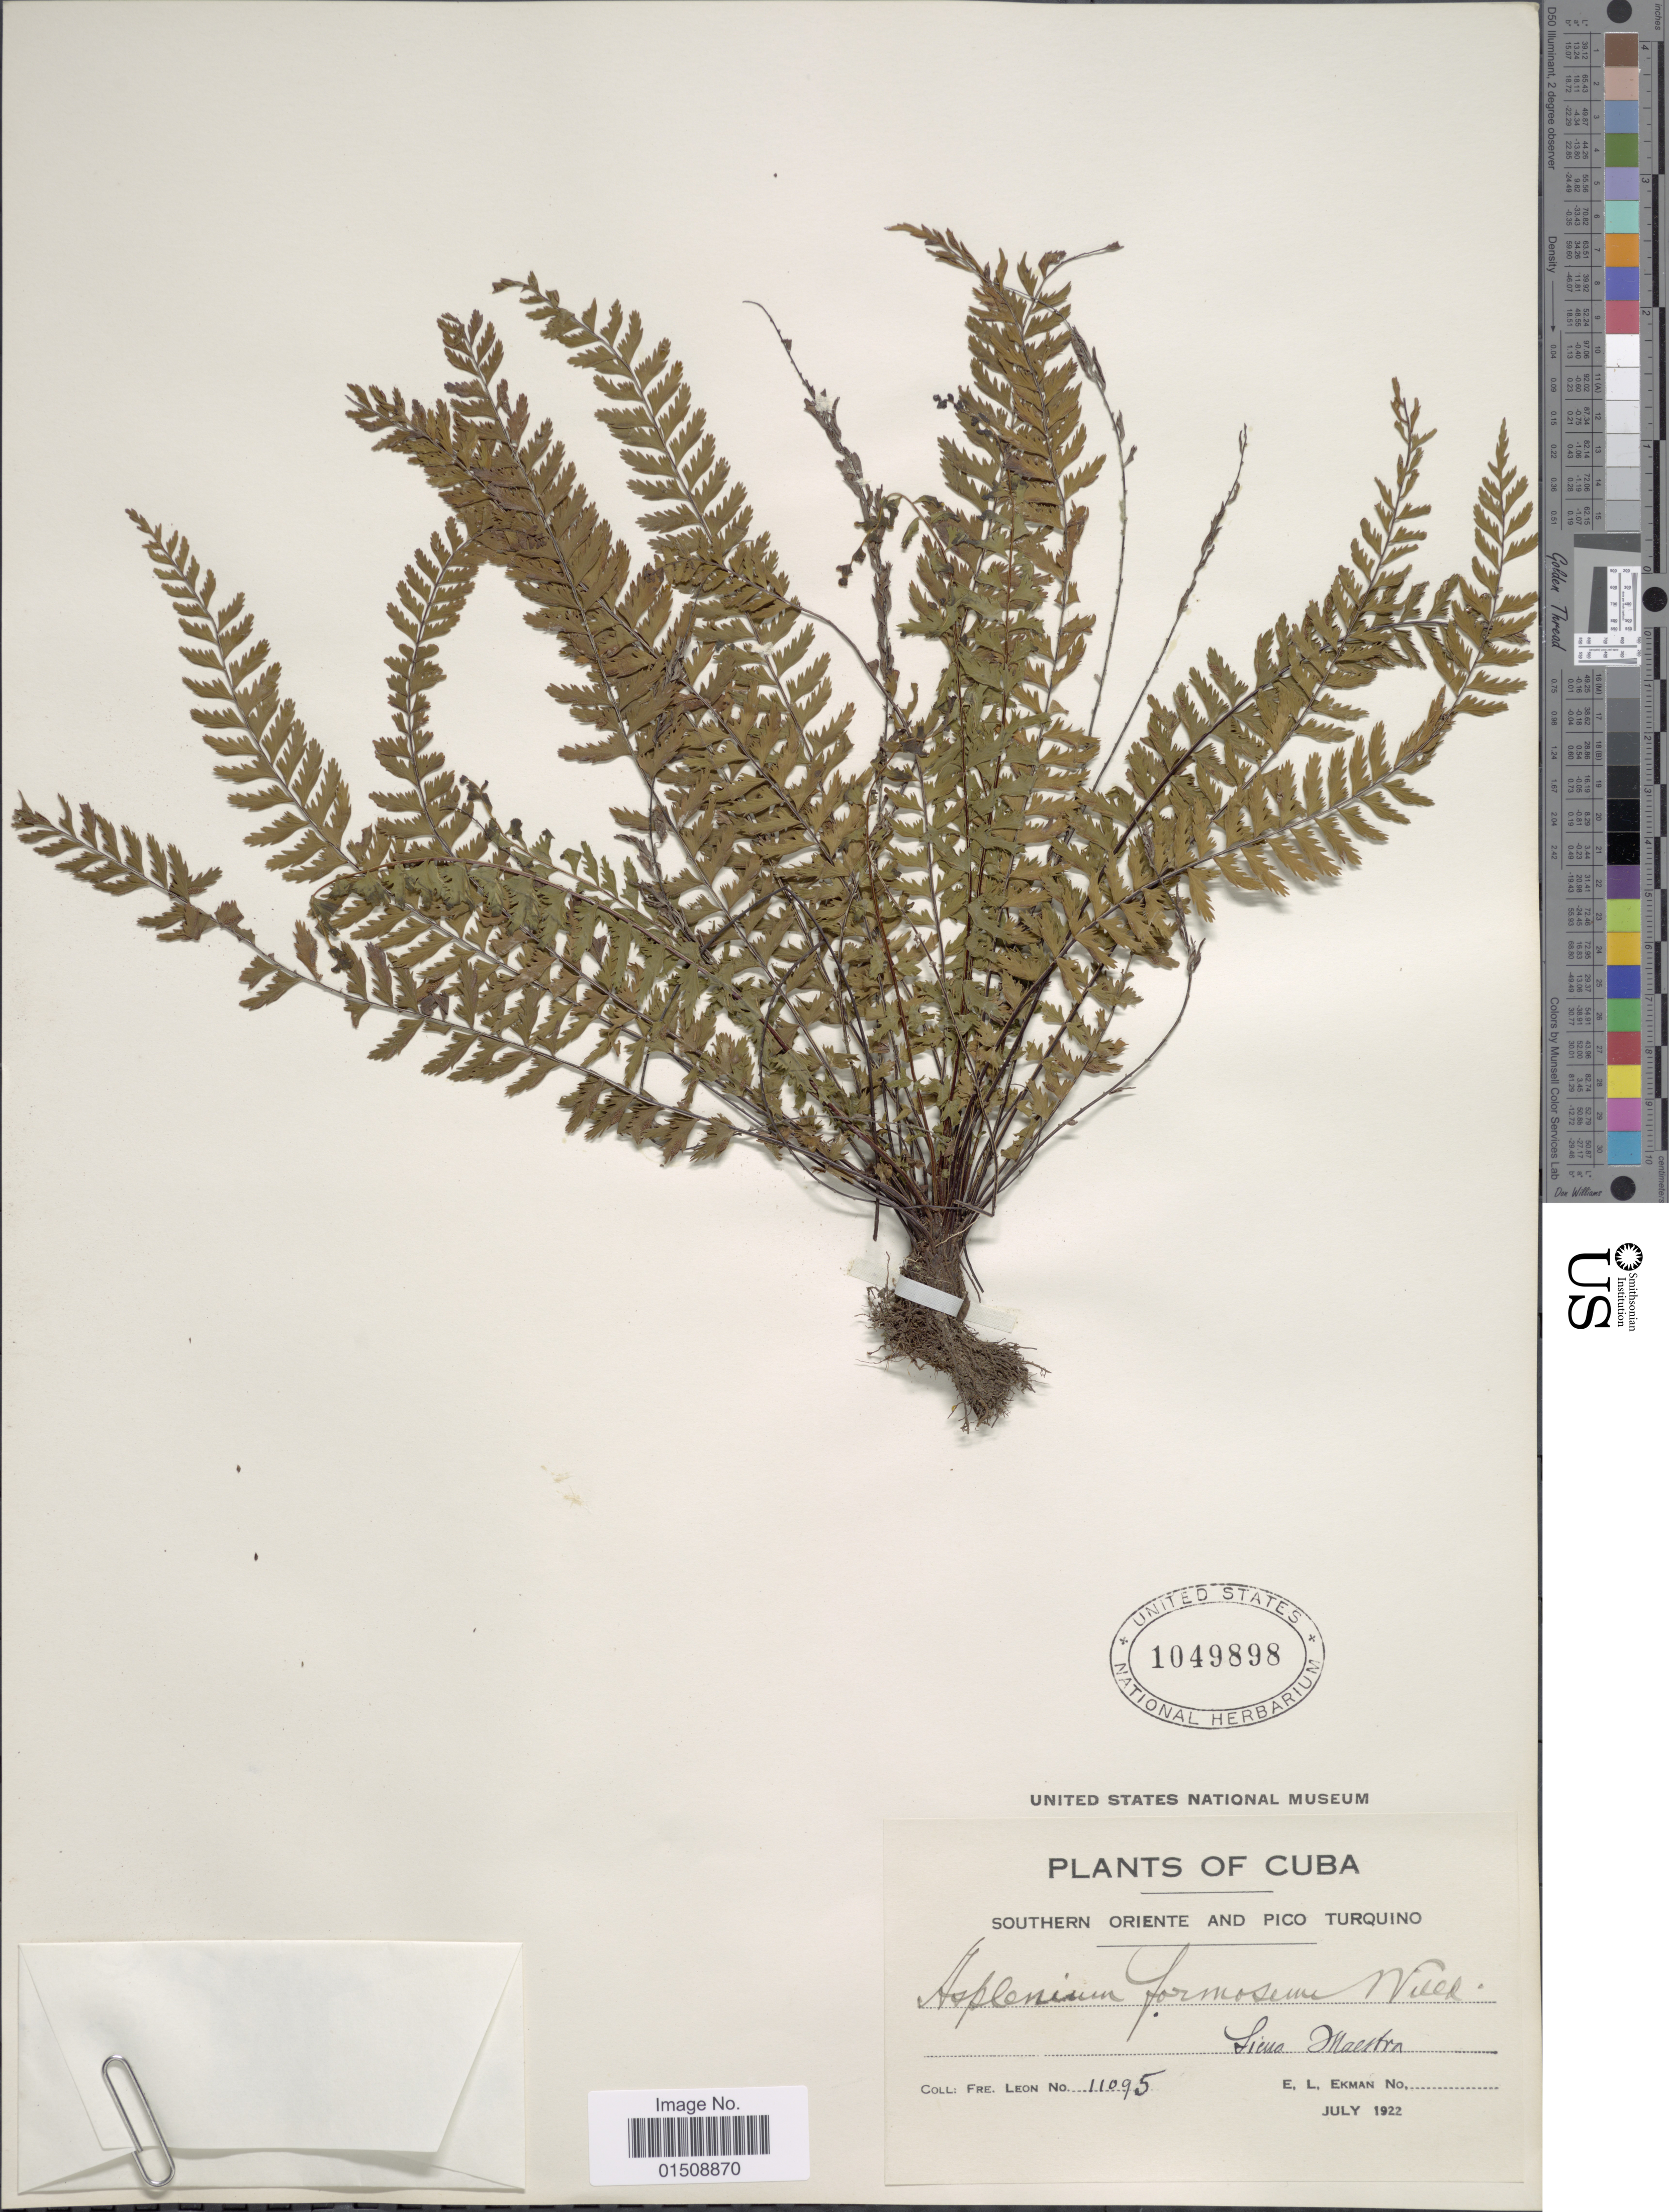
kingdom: Plantae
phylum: Tracheophyta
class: Polypodiopsida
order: Polypodiales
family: Aspleniaceae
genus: Asplenium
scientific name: Asplenium formosum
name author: Willd.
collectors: Bro. León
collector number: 11095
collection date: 1922-07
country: Cuba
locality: Southern Oriente and Pico Turquino, Sierra Maestra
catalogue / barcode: US 1049898